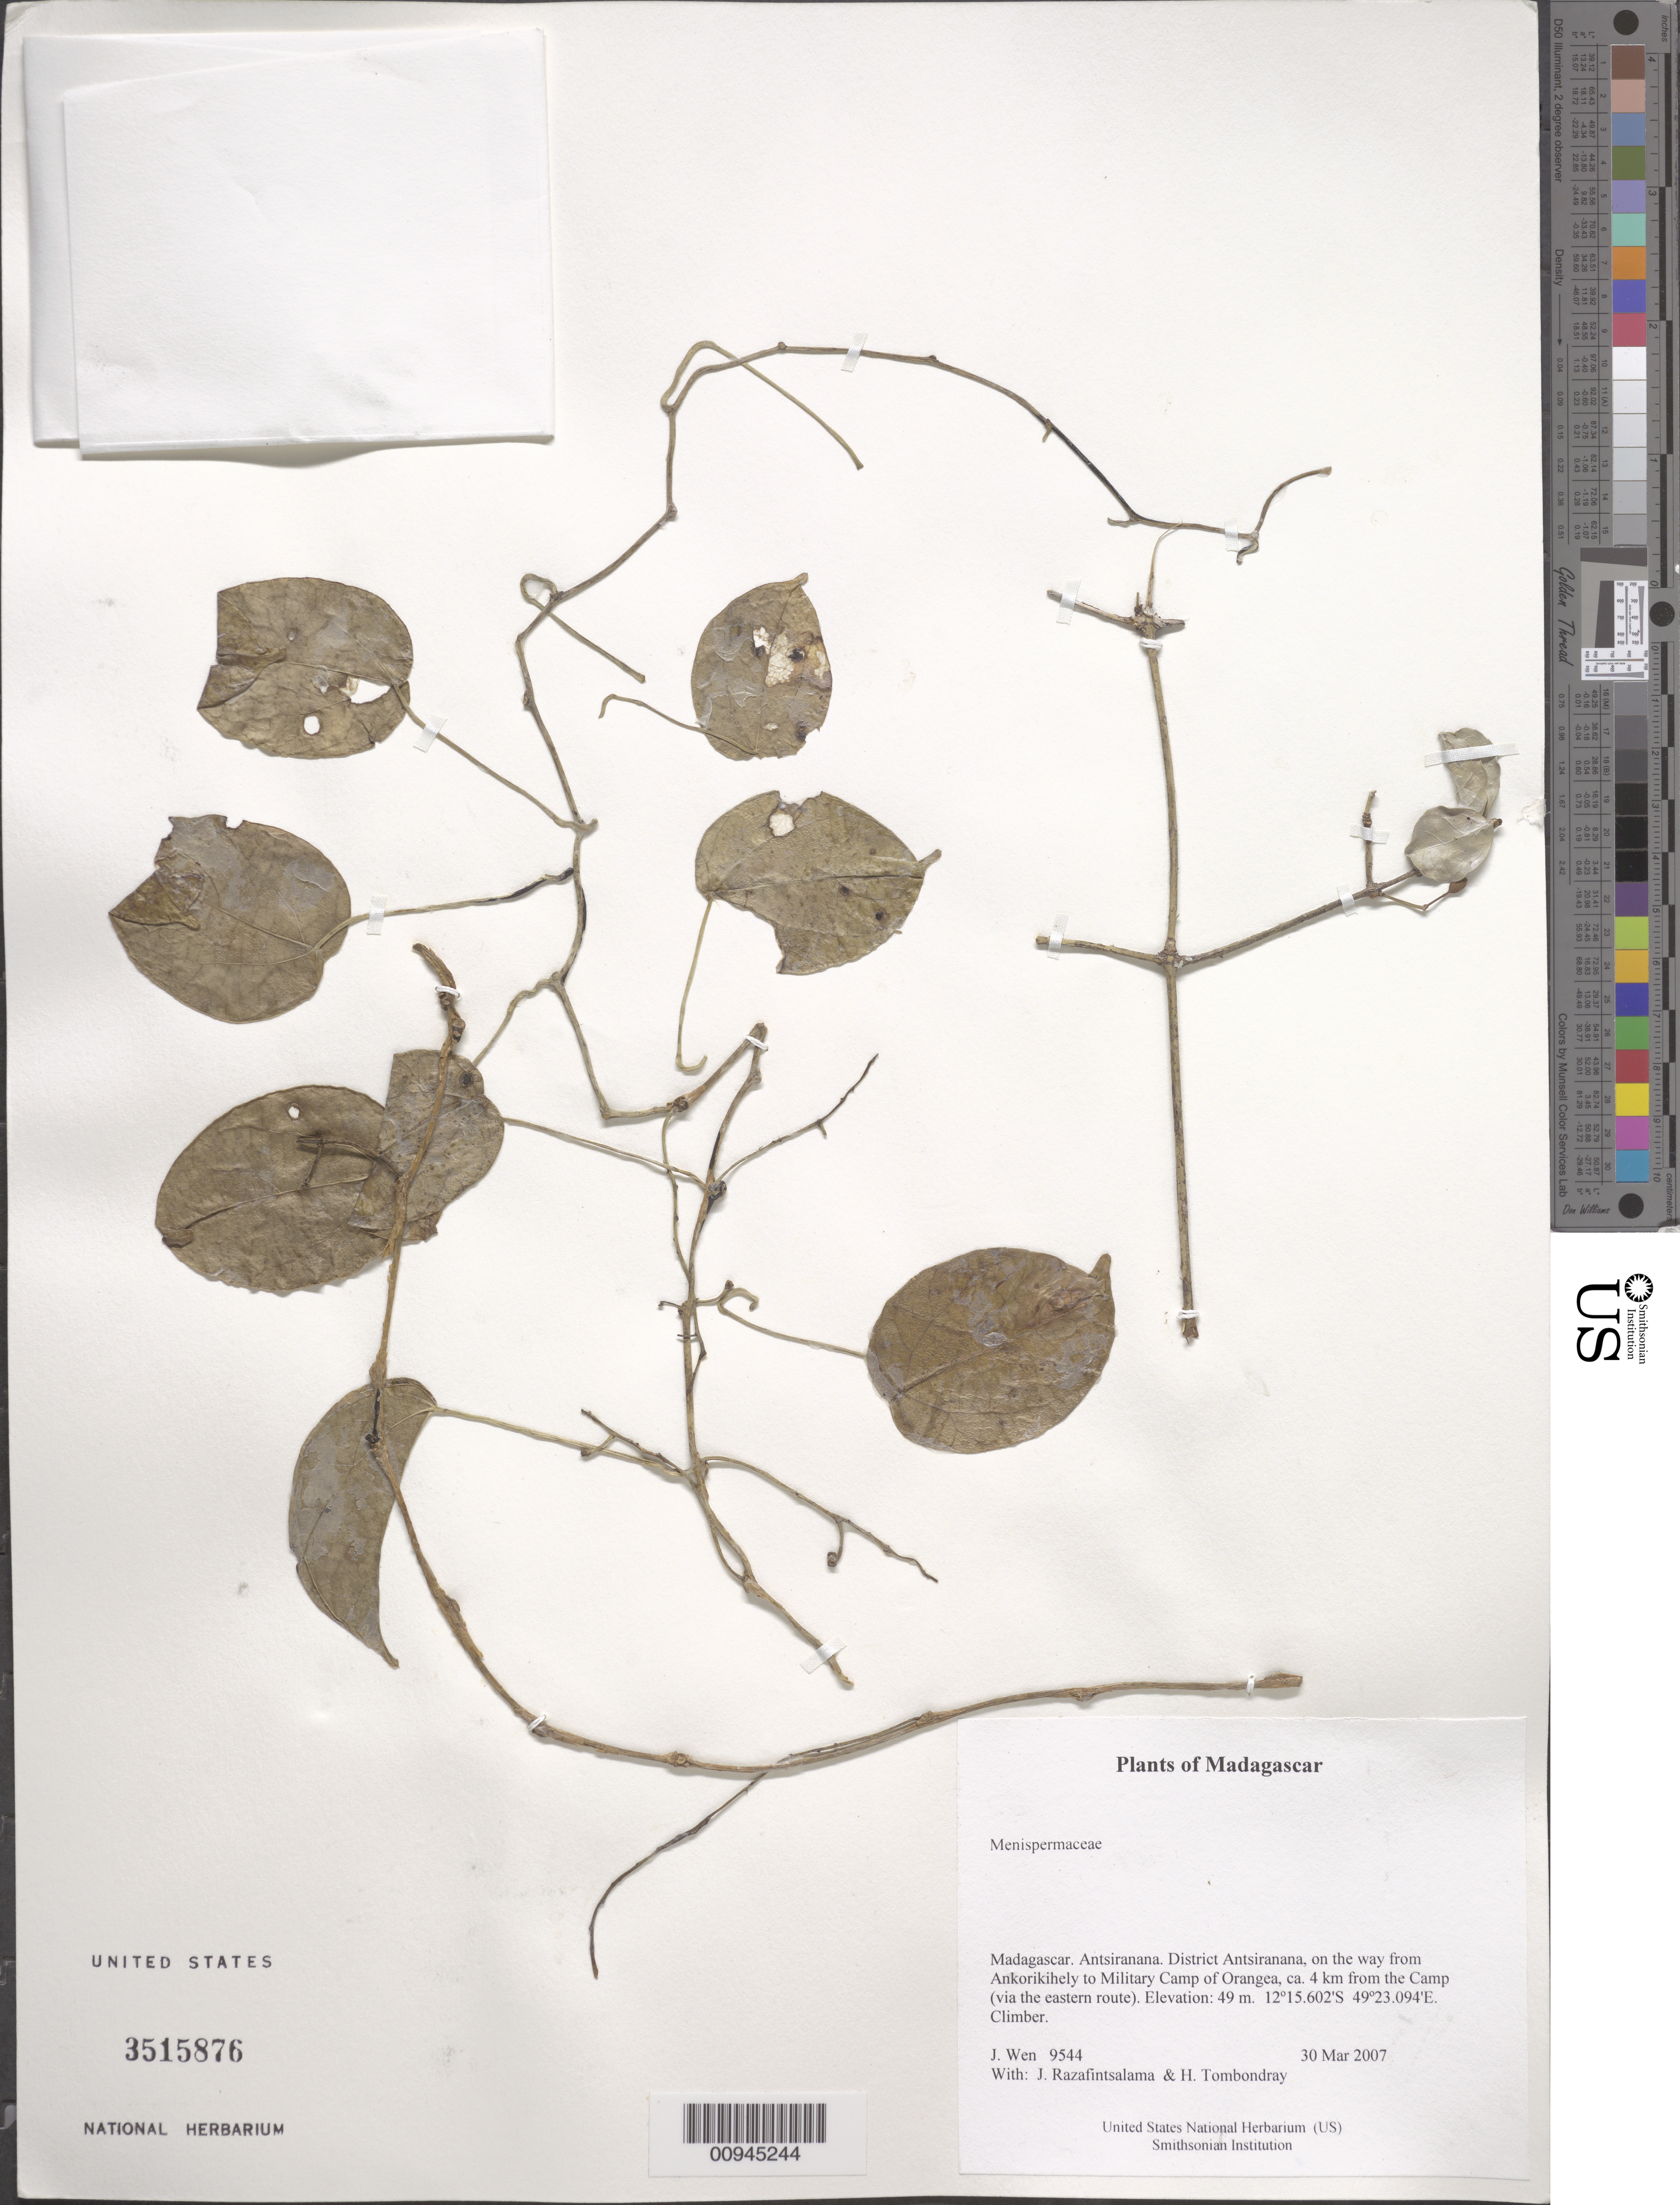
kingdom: Plantae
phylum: Tracheophyta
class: Magnoliopsida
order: Ranunculales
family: Menispermaceae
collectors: J. Wen, J. Razafintsalama & H. Tombondray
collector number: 9544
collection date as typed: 30 Mar 2007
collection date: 2007-03-30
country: Madagascar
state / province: Diana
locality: District Antsiranana, on the way from Ankorikihely to Military Camp of Orangea, ca. 4 km from the Camp (via the eastern route).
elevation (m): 49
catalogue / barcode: US 3515876